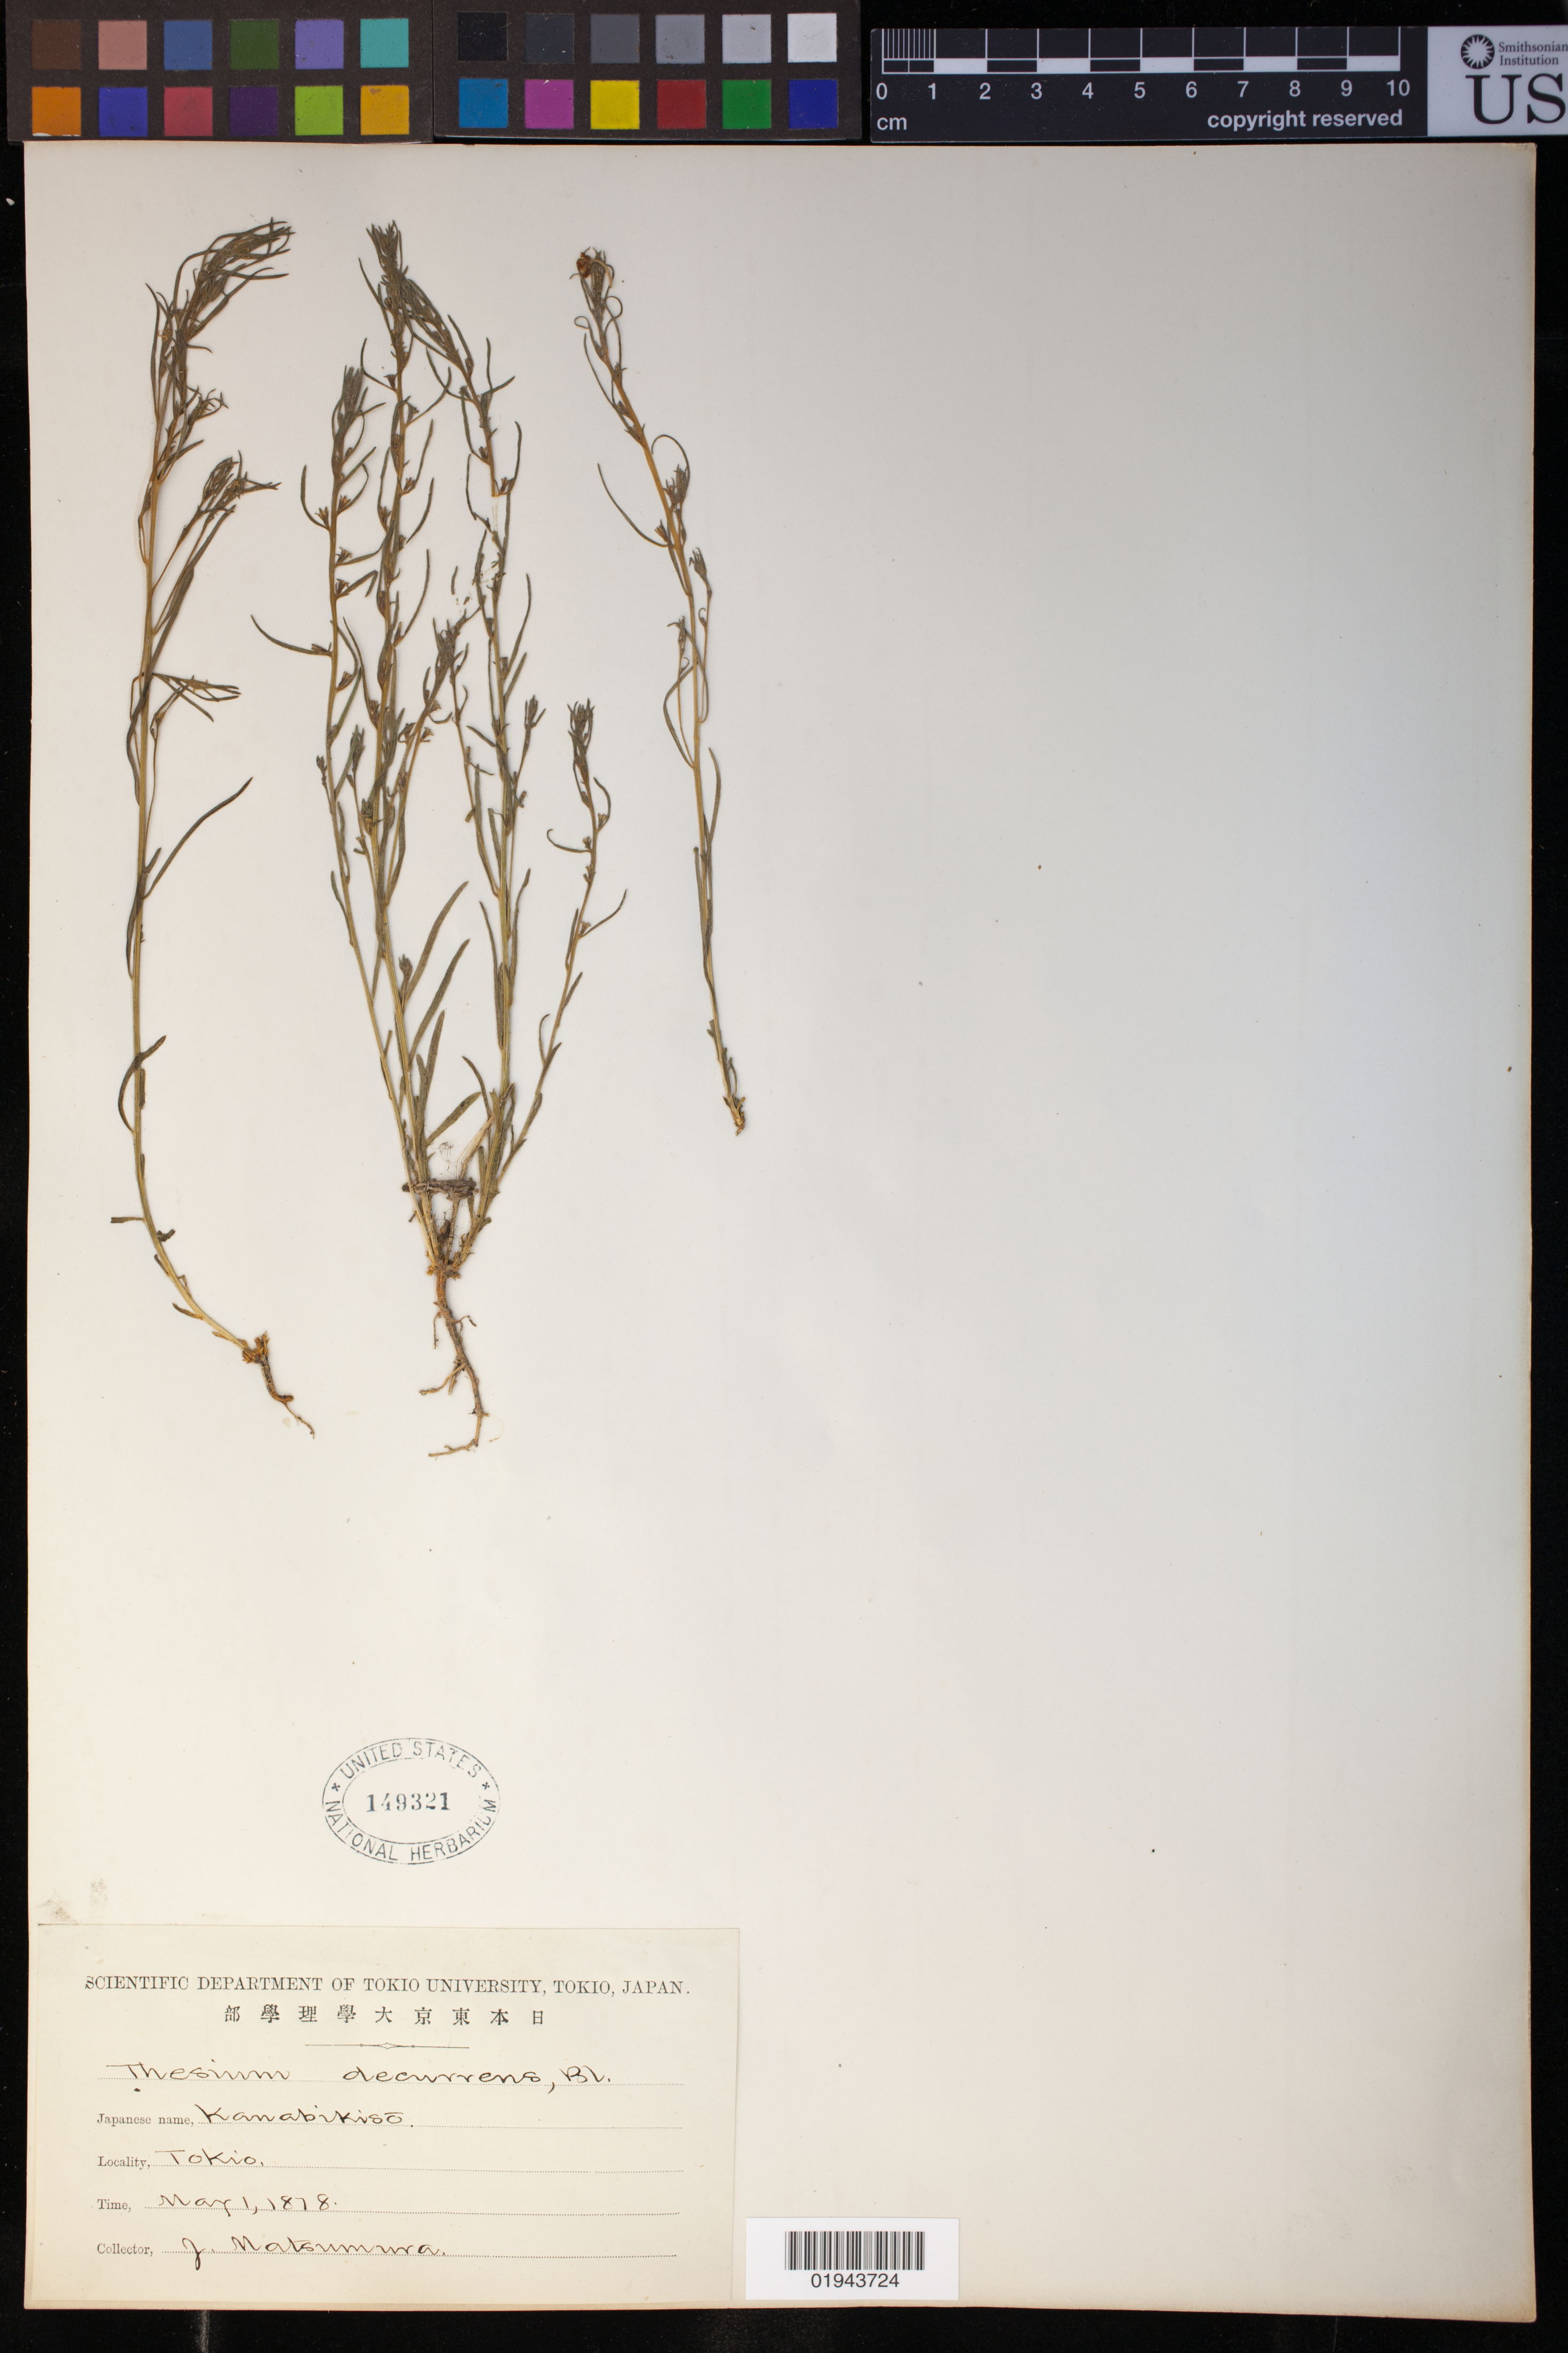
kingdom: Plantae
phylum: Tracheophyta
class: Magnoliopsida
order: Santalales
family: Thesiaceae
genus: Thesium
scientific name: Thesium decurrens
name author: Blume ex A. DC.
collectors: J. Matsumura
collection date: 1878-05-01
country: Japan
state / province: Tokyo, Federal City of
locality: Tokio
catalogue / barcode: US 149321